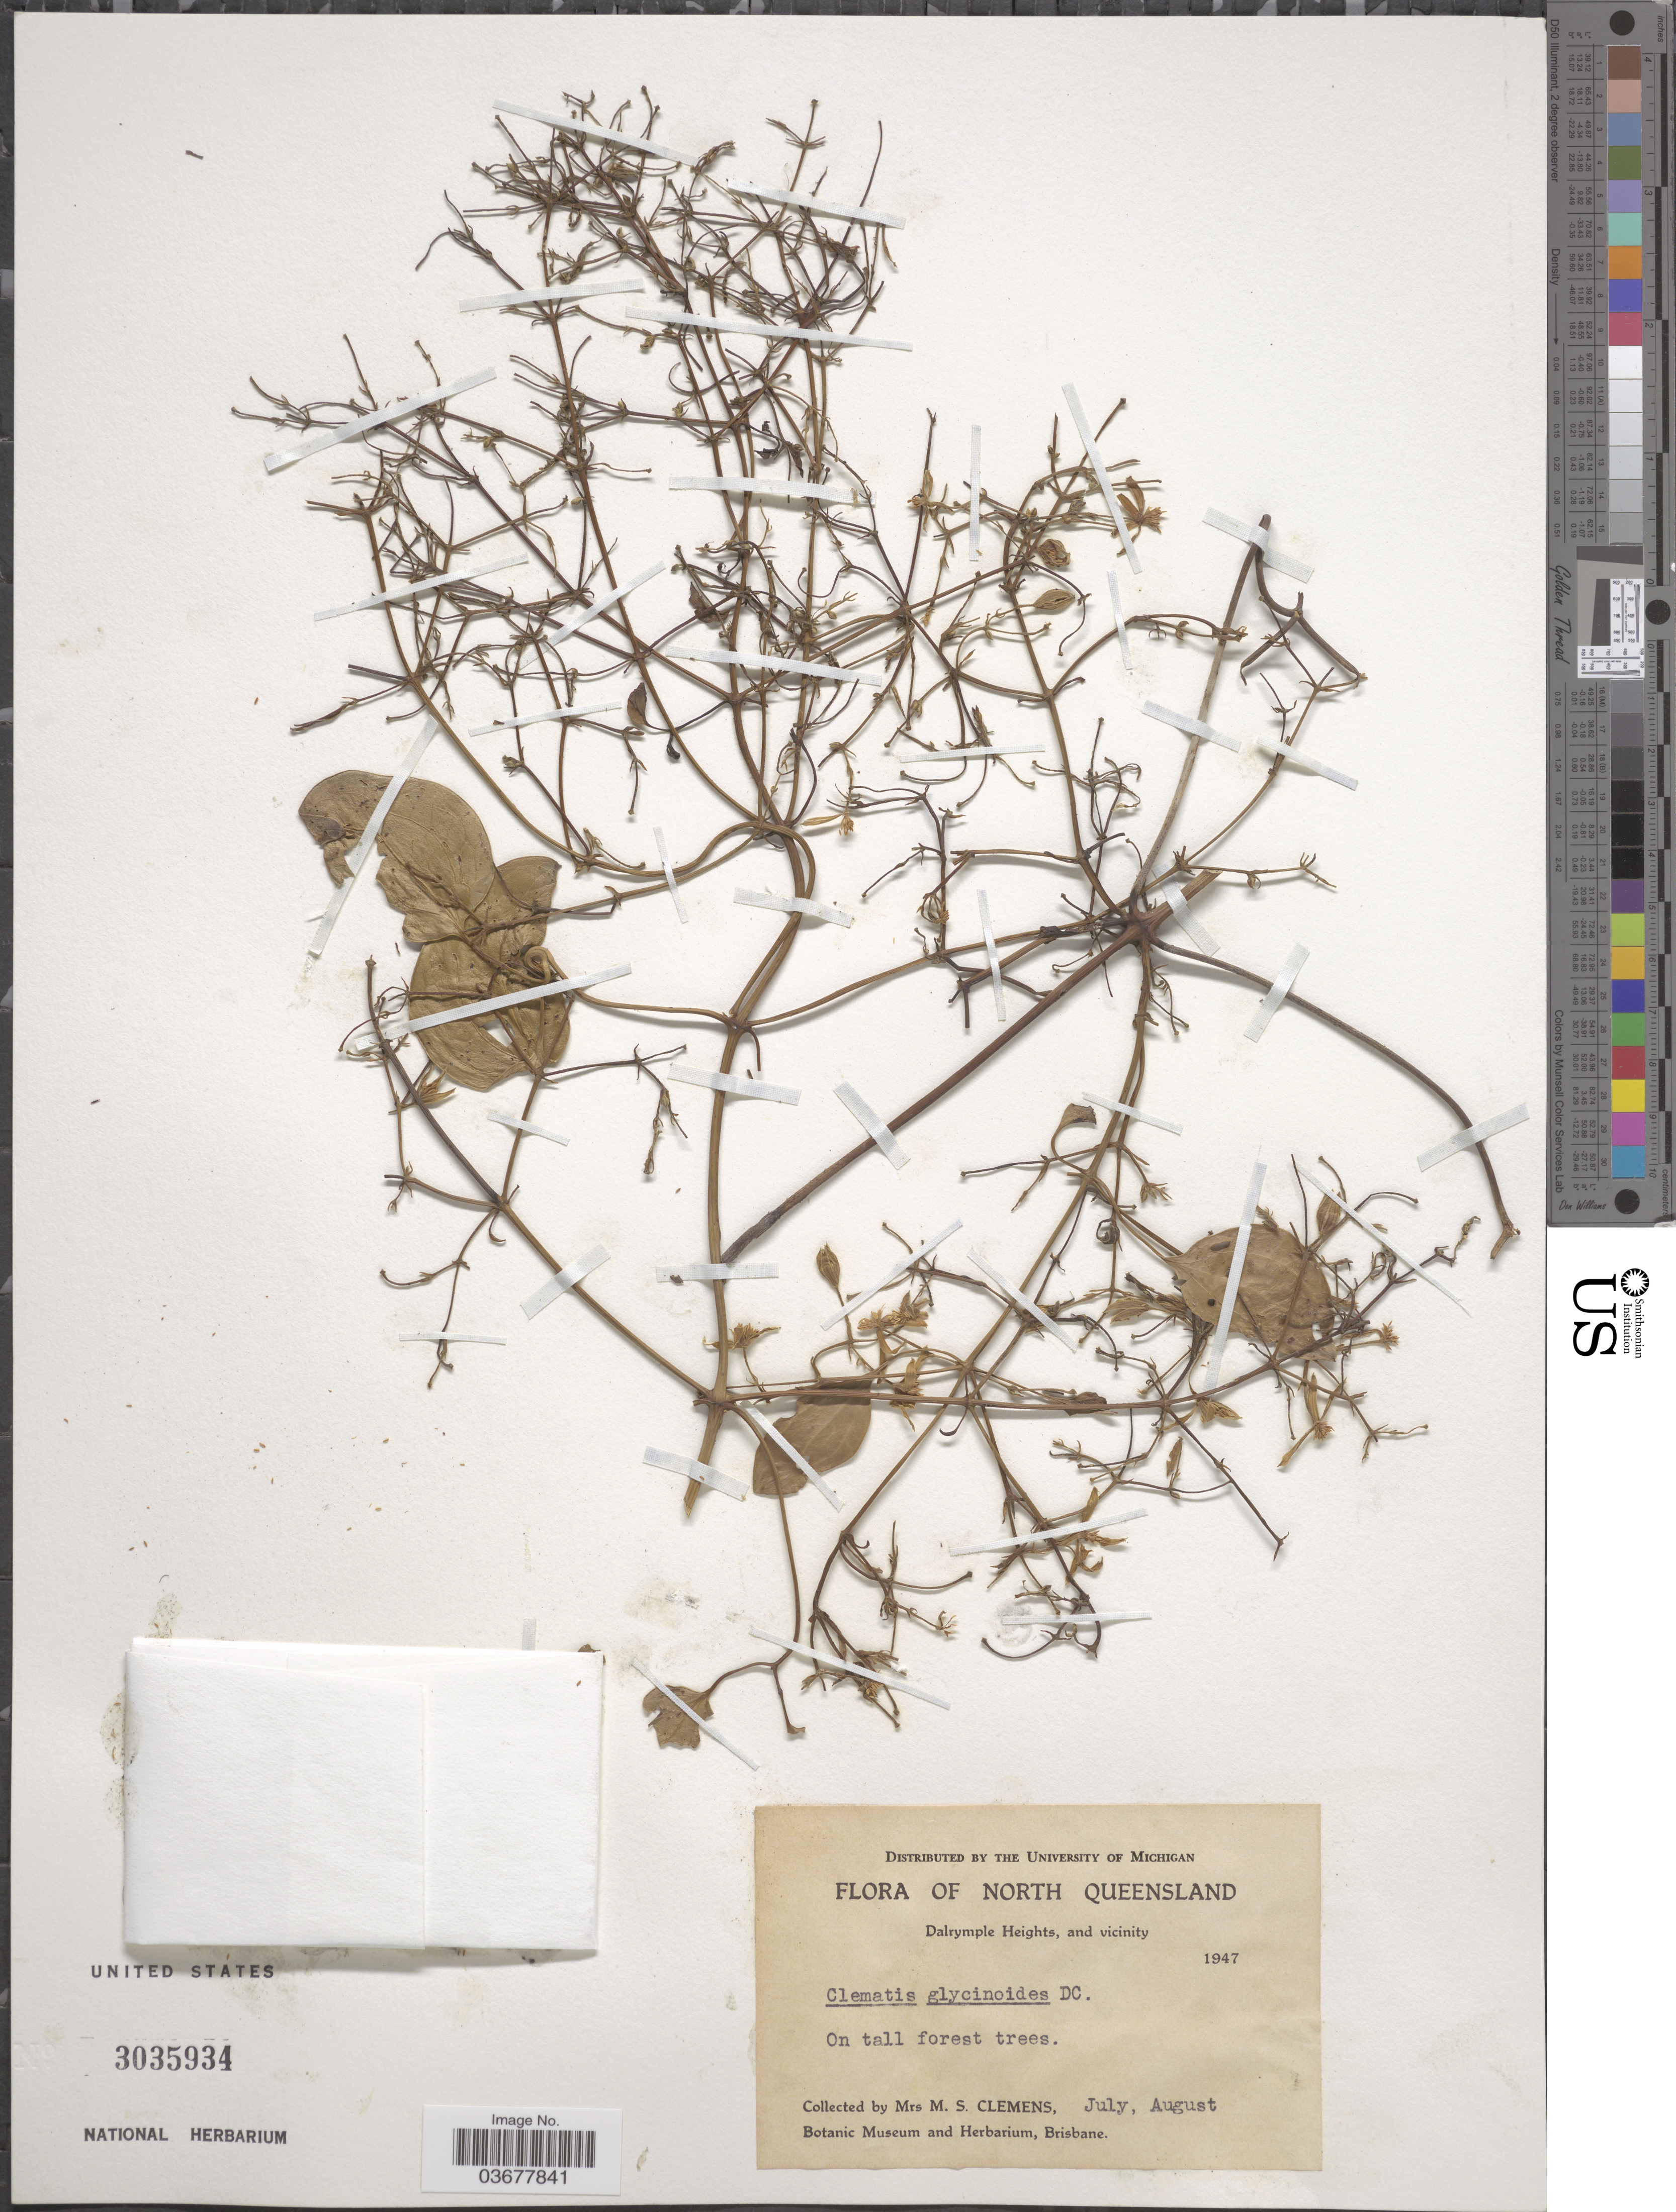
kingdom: Plantae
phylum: Tracheophyta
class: Magnoliopsida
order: Ranunculales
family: Ranunculaceae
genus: Clematis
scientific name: Clematis glycinoides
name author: DC.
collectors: M. Clemens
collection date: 1947-07/1947-08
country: Australia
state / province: Queensland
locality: North Queensland. Dalrymple Heights, and vicinity.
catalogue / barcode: US 3035934